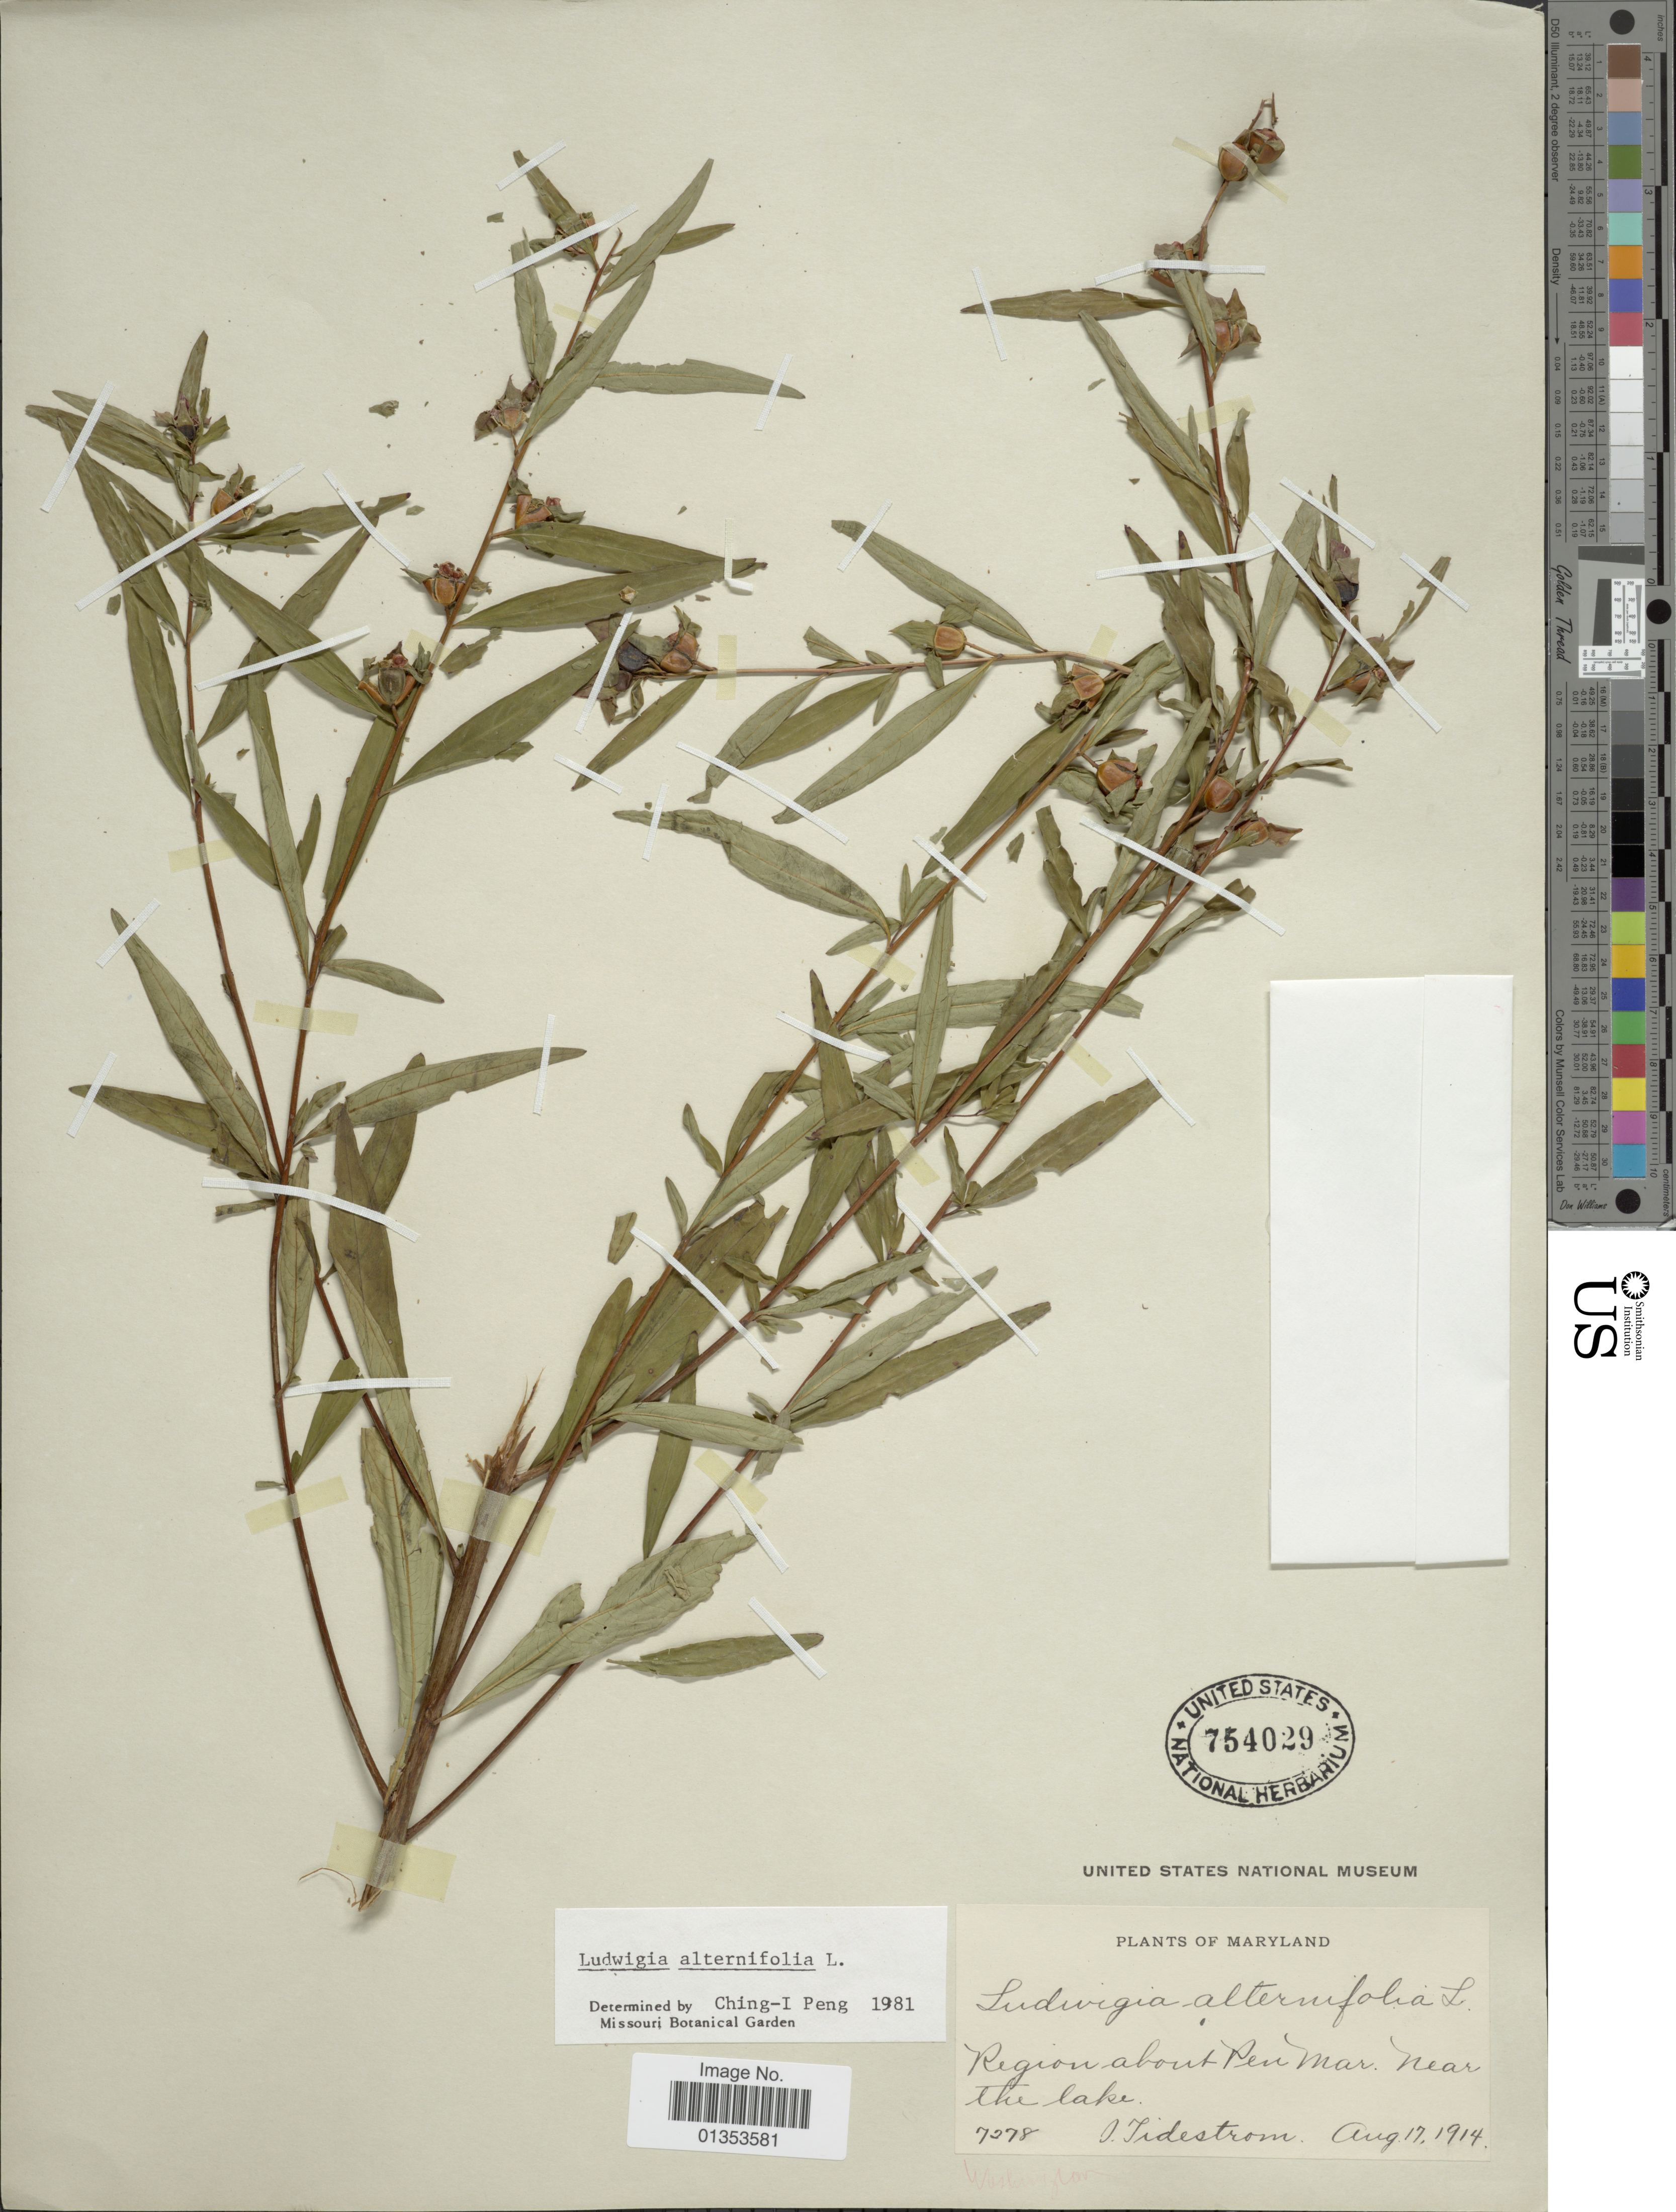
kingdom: Plantae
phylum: Tracheophyta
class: Magnoliopsida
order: Myrtales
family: Onagraceae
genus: Ludwigia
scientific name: Ludwigia alternifolia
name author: L.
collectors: I. F. Tidestrom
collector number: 7278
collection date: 1914-08-17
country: United States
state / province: Maryland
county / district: Washington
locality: Region about Pen Mar near the lake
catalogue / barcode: US 754029